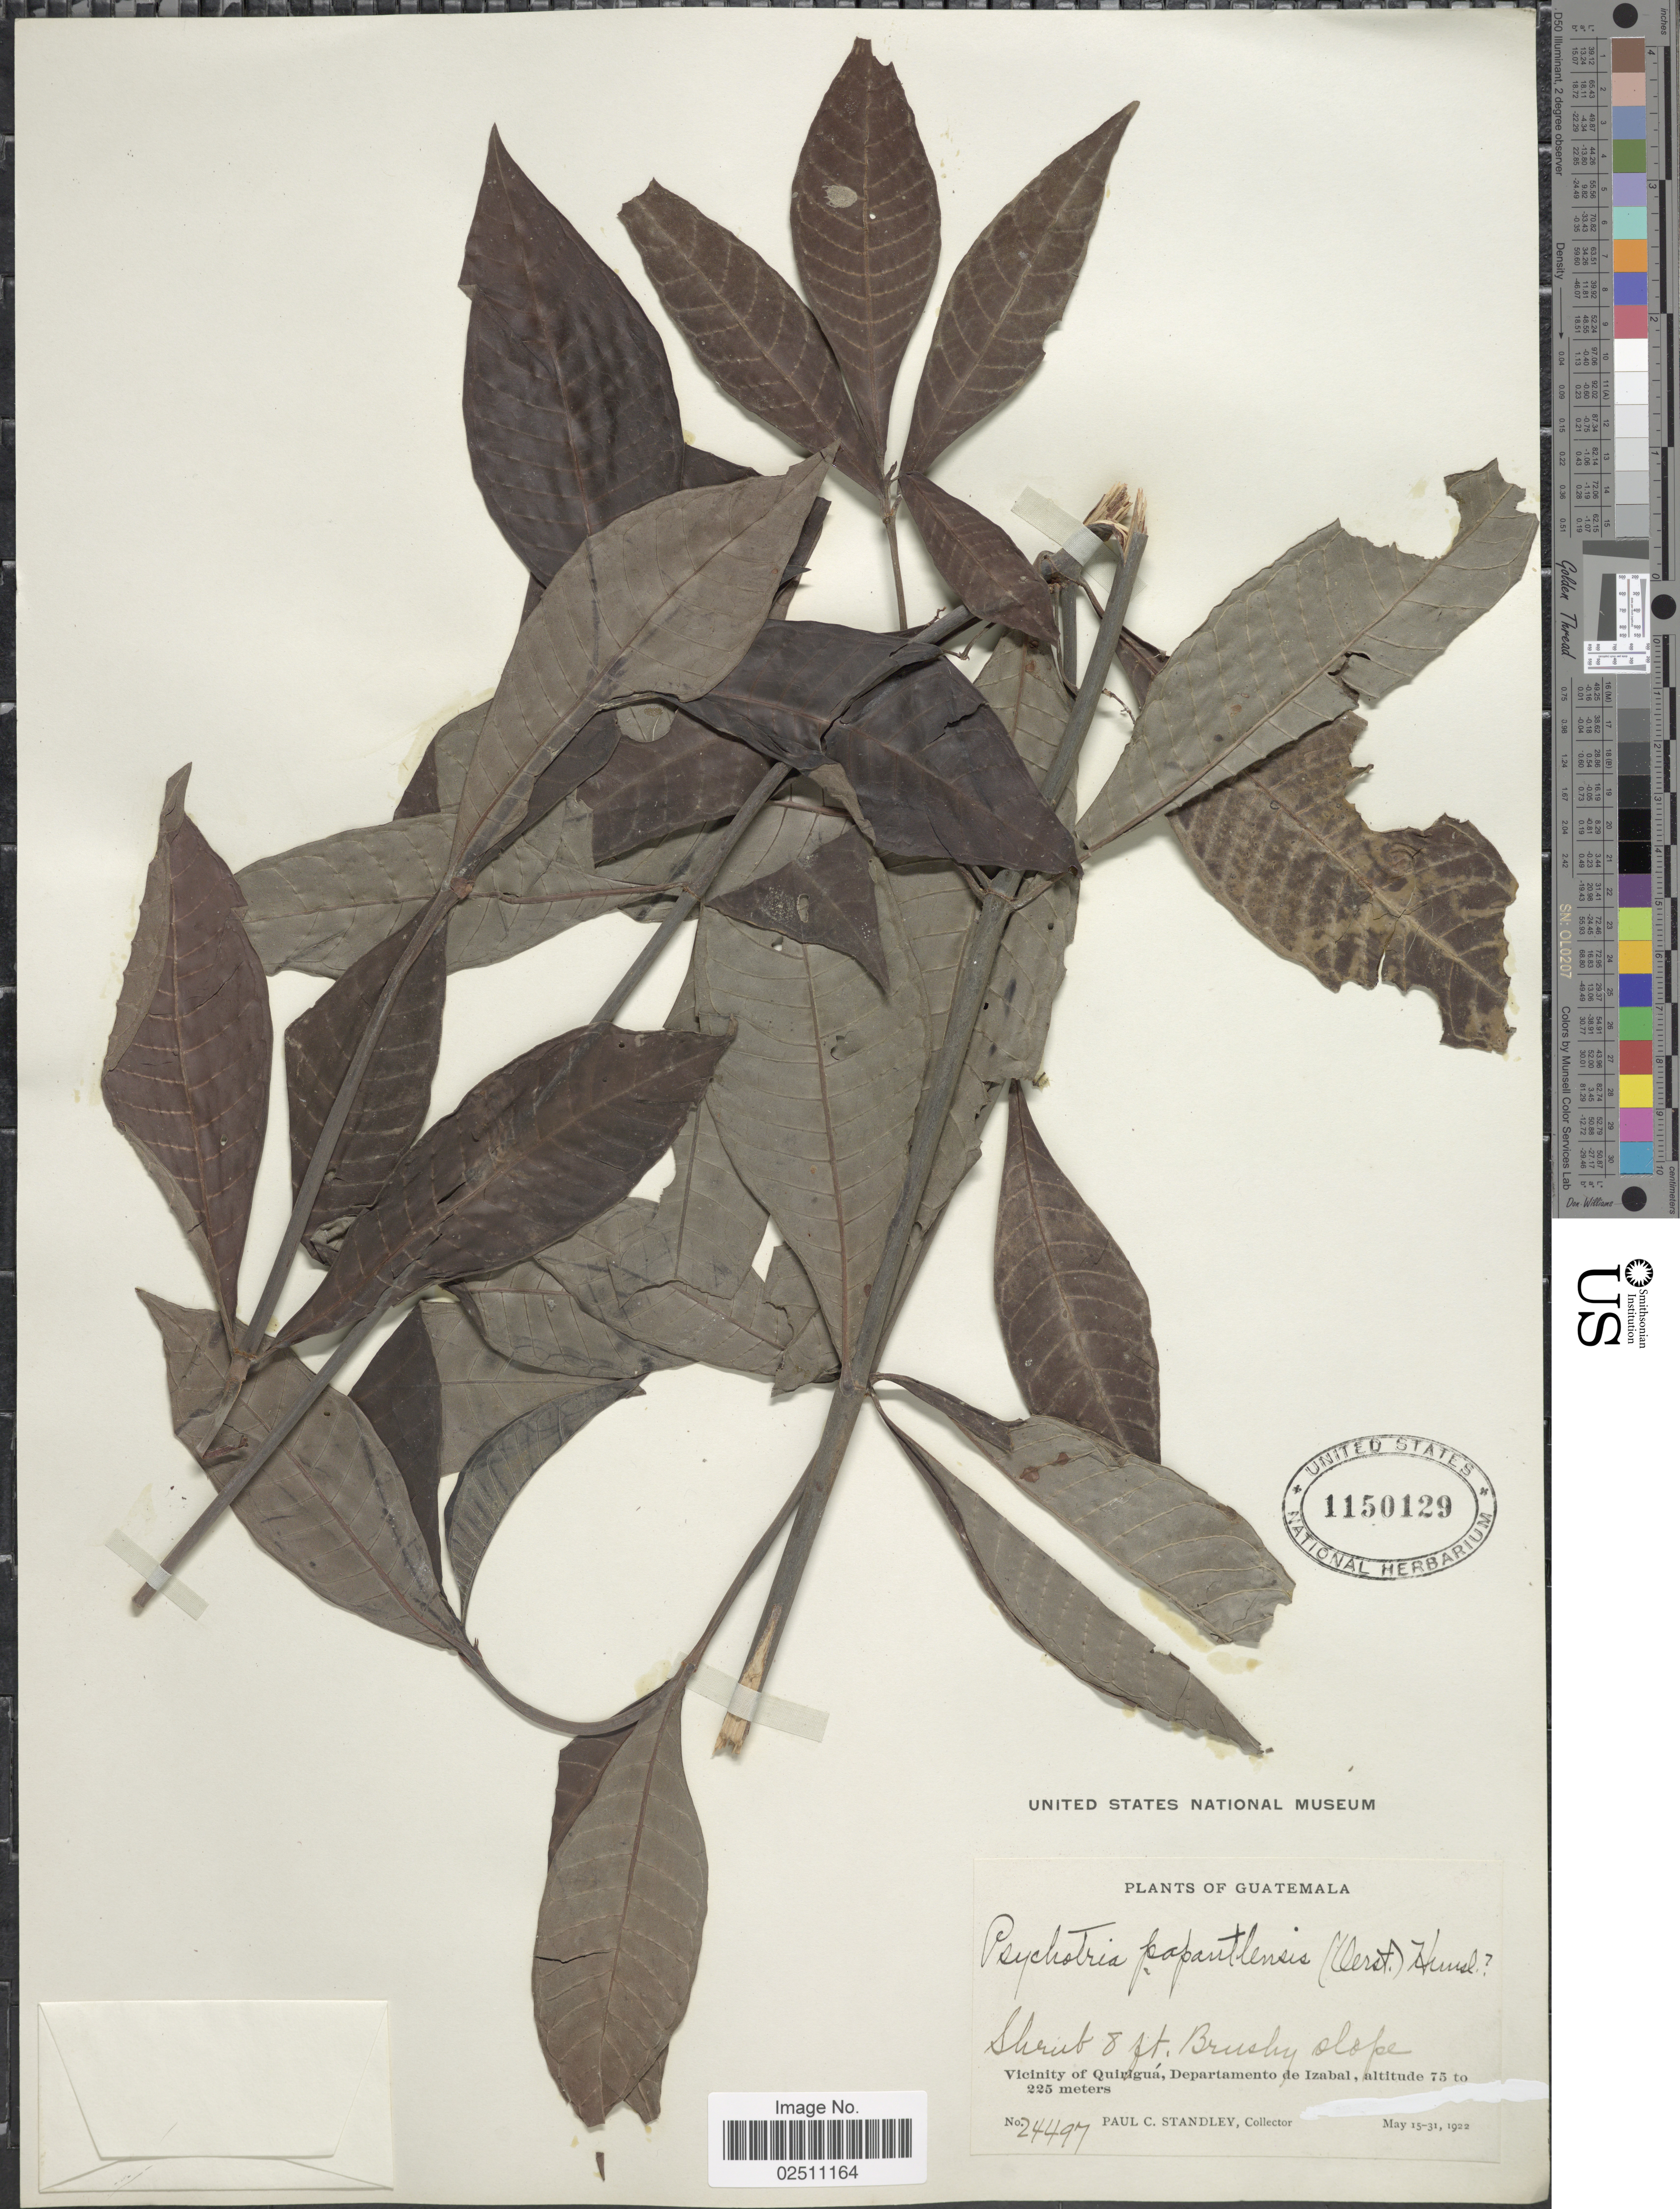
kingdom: Plantae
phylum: Tracheophyta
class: Magnoliopsida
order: Gentianales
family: Rubiaceae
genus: Psychotria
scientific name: Psychotria papantlensis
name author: (Oerst.) Hemsl.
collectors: P. C. Standley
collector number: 24497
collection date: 1922-05-15/1922-05-31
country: Guatemala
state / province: Izabal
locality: Vicinity of Quirigua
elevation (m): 75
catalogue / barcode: US 1150129